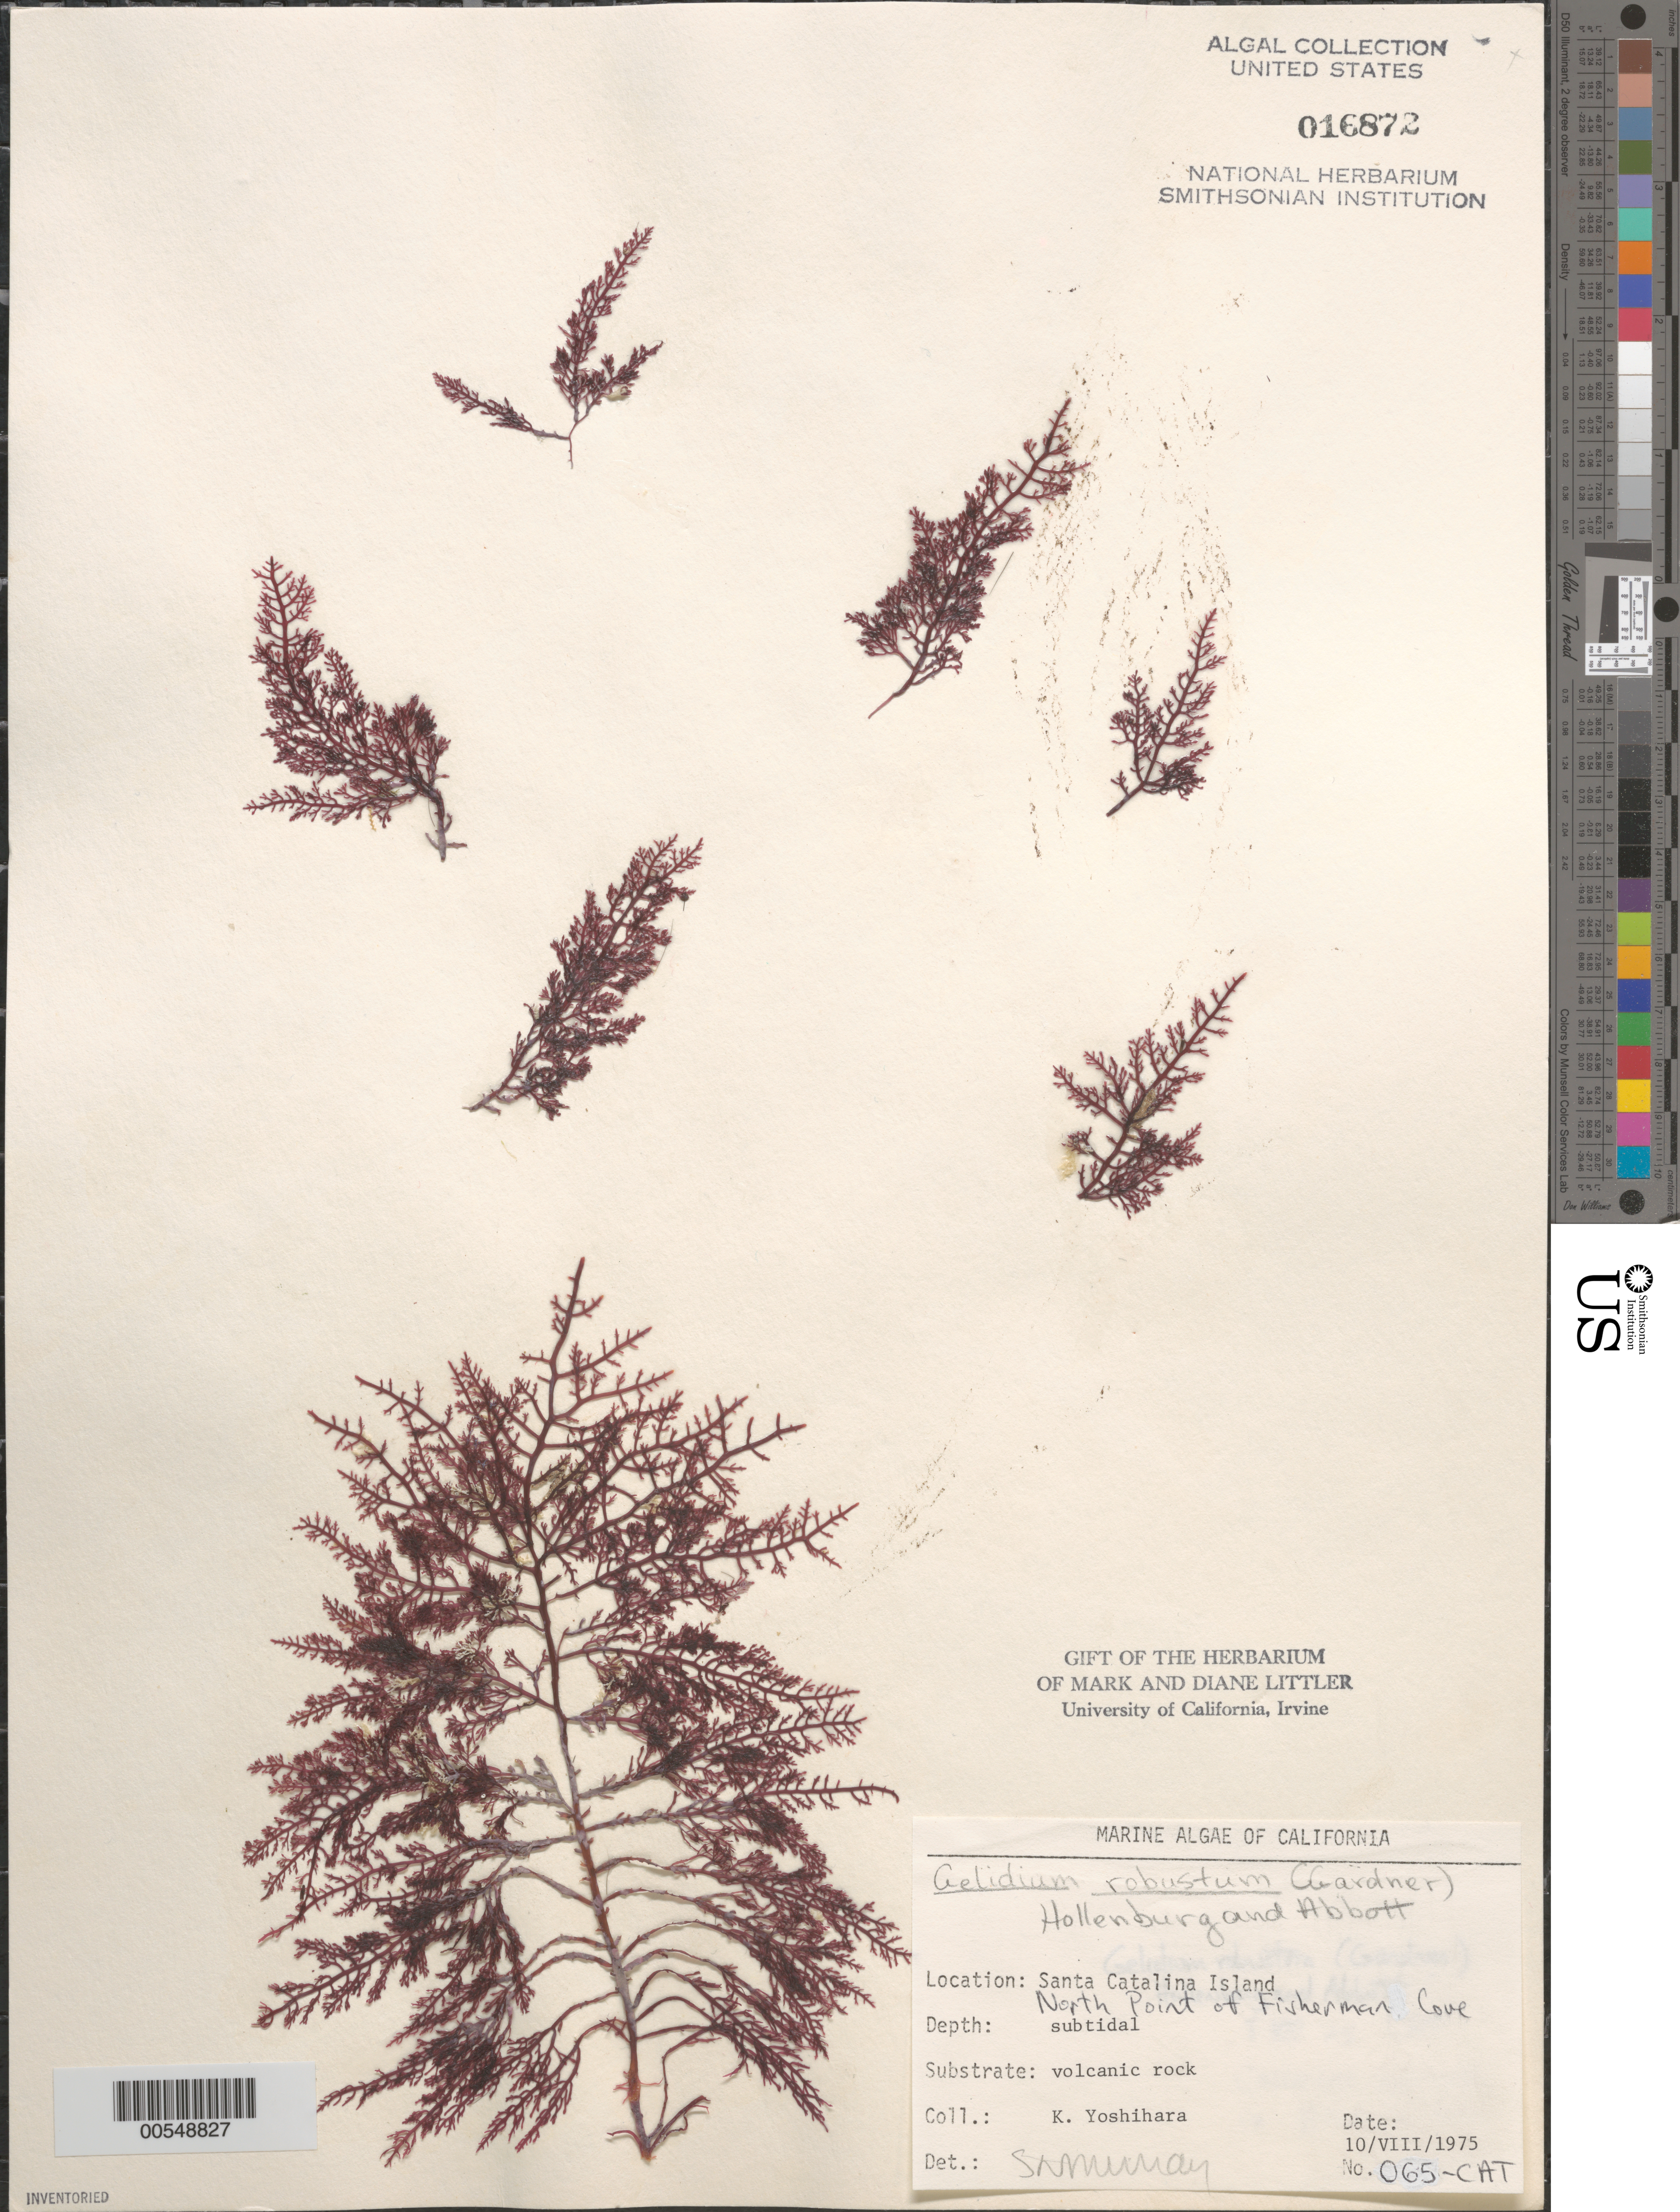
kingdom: Plantae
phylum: Rhodophyta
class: Florideophyceae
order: Gelidiales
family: Gelidiaceae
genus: Gelidium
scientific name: Gelidium robustum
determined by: Murray, S. N.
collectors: K. Yoshihara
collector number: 065-cat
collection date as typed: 10 Aug 1975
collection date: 1975-08-10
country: United States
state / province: California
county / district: Los Angeles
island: Santa Catalina Island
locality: Fishermen Cove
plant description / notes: BLM-SOCALBIGHT Rocky Intertidal Survey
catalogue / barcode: US 16872